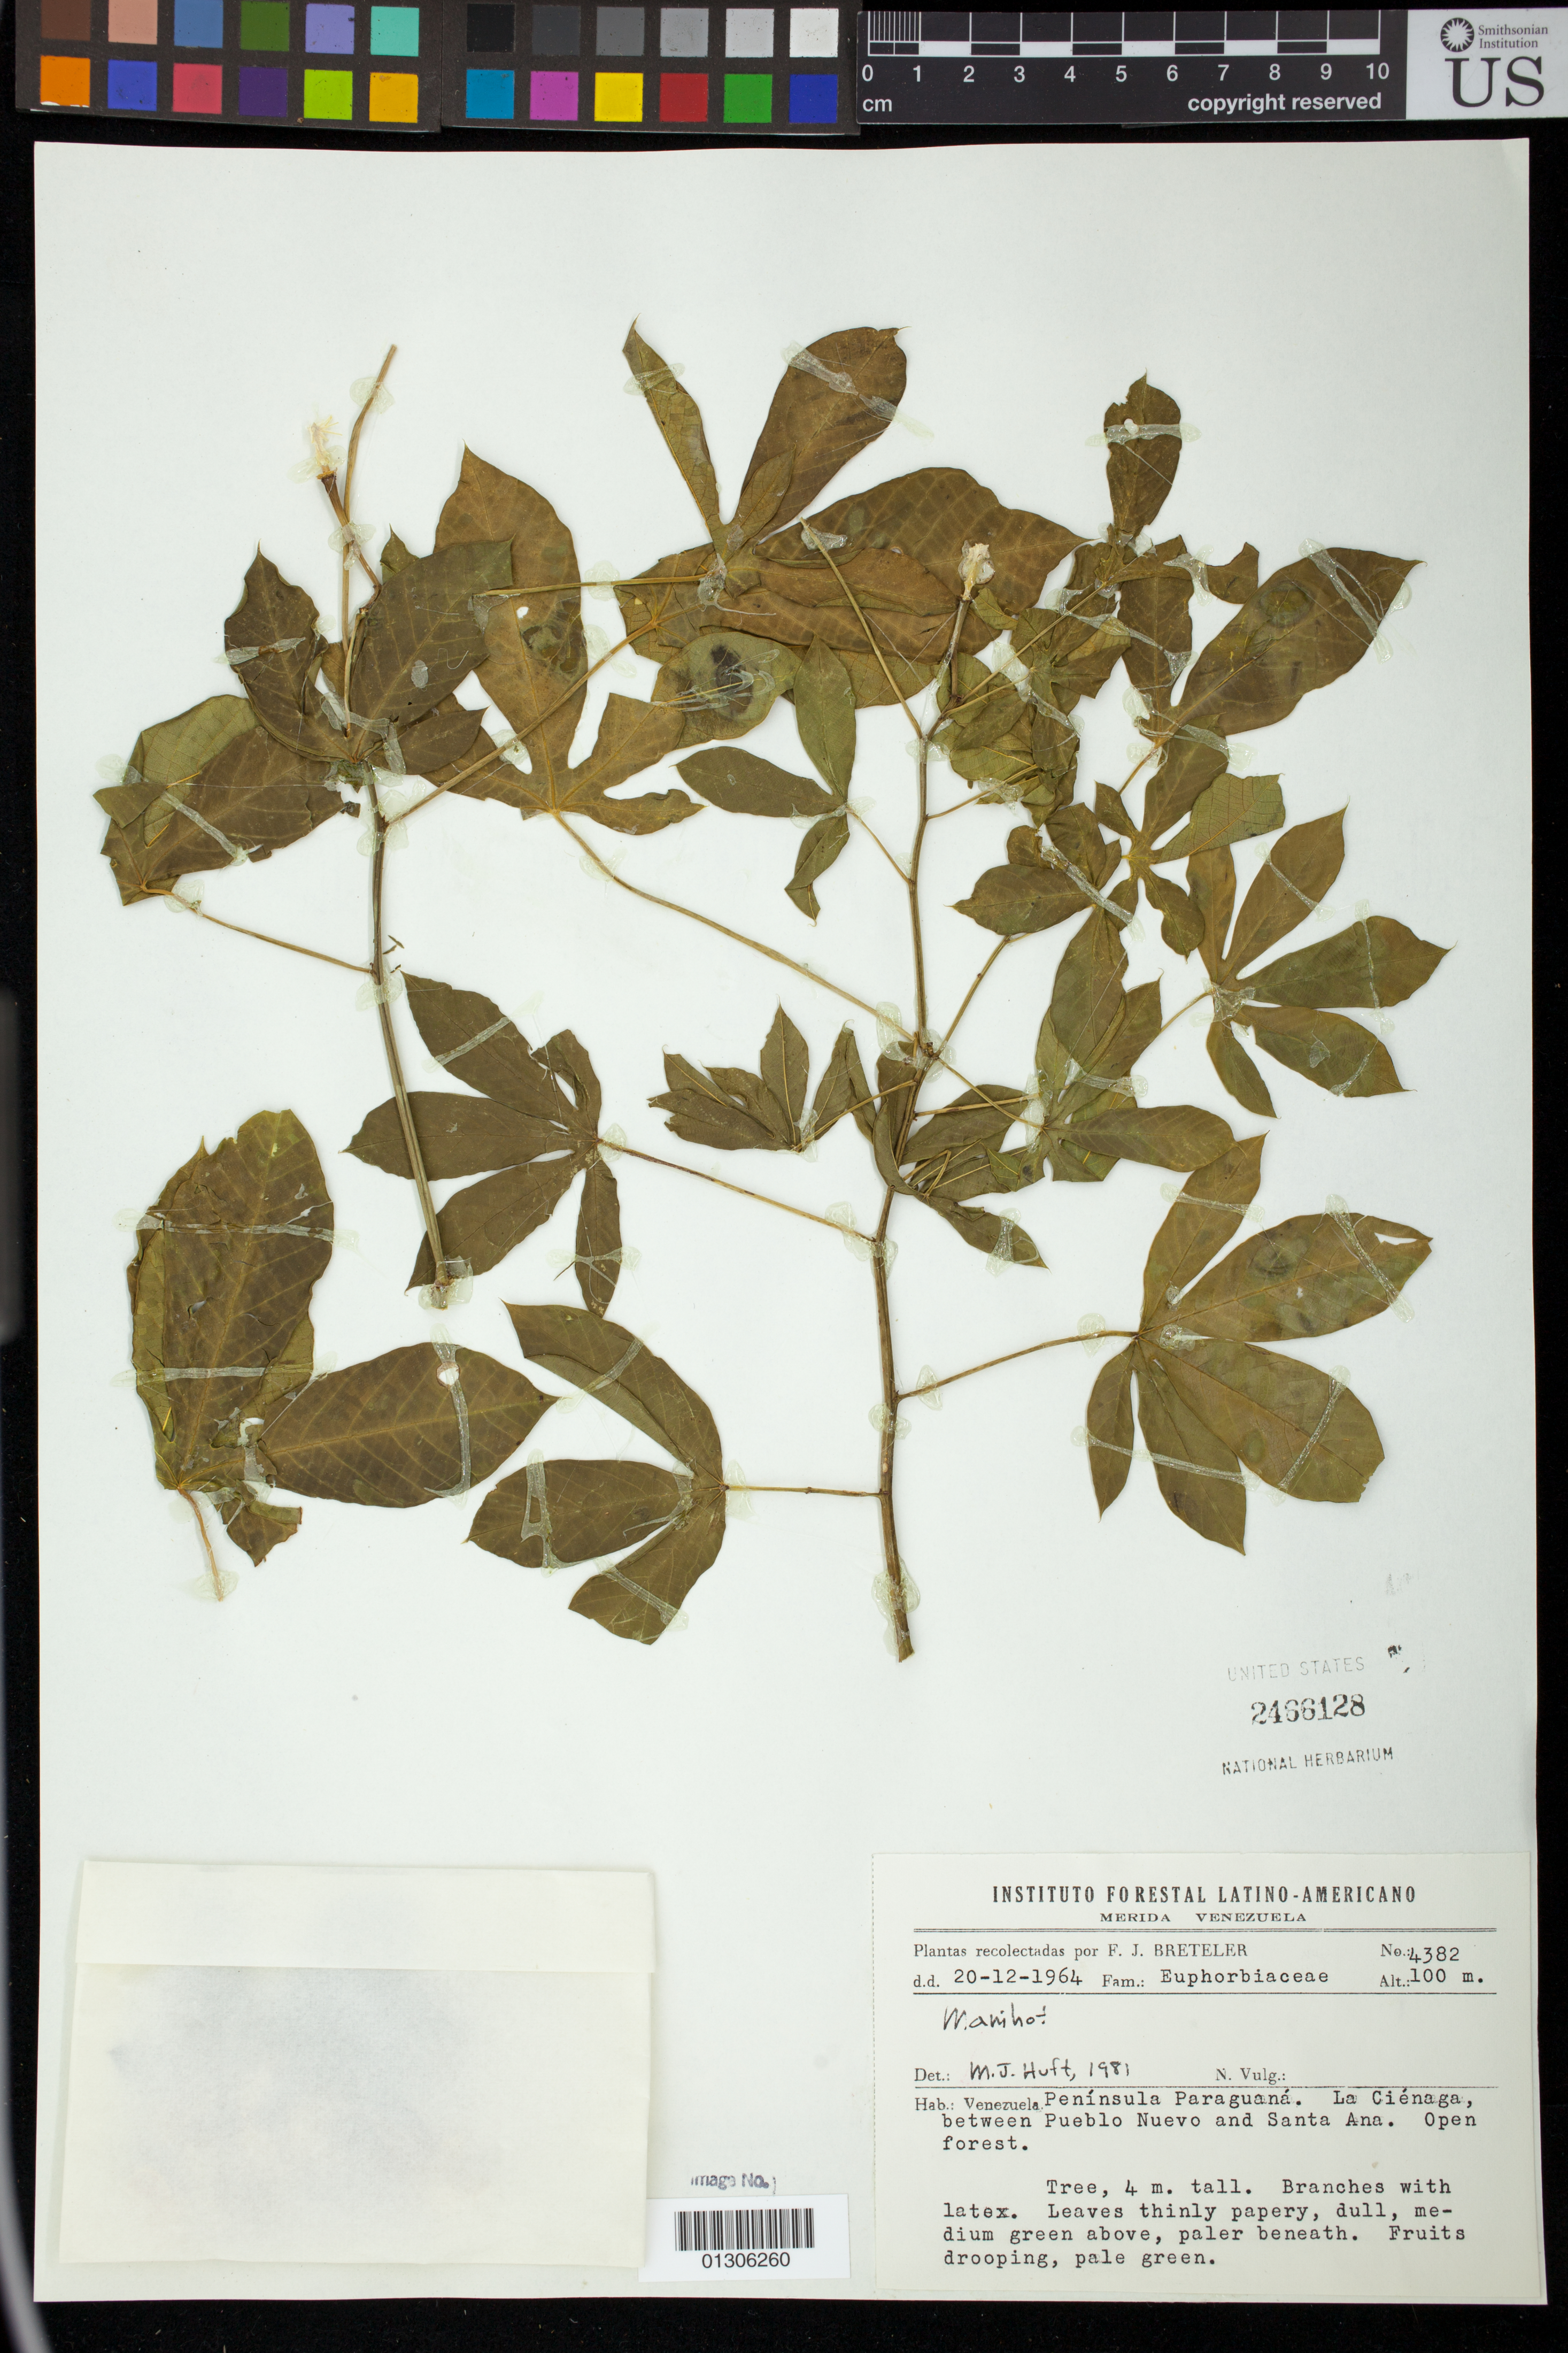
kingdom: Plantae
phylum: Tracheophyta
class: Magnoliopsida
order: Malpighiales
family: Euphorbiaceae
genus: Manihot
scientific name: Manihot sp.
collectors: F. J. Breteler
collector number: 4382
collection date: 1964-12-20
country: Venezuela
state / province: Falcón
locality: Peninsula Paraguana. La Cienaga, between Pueblo Nuevo and Santa Ana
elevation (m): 100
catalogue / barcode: US 2466128